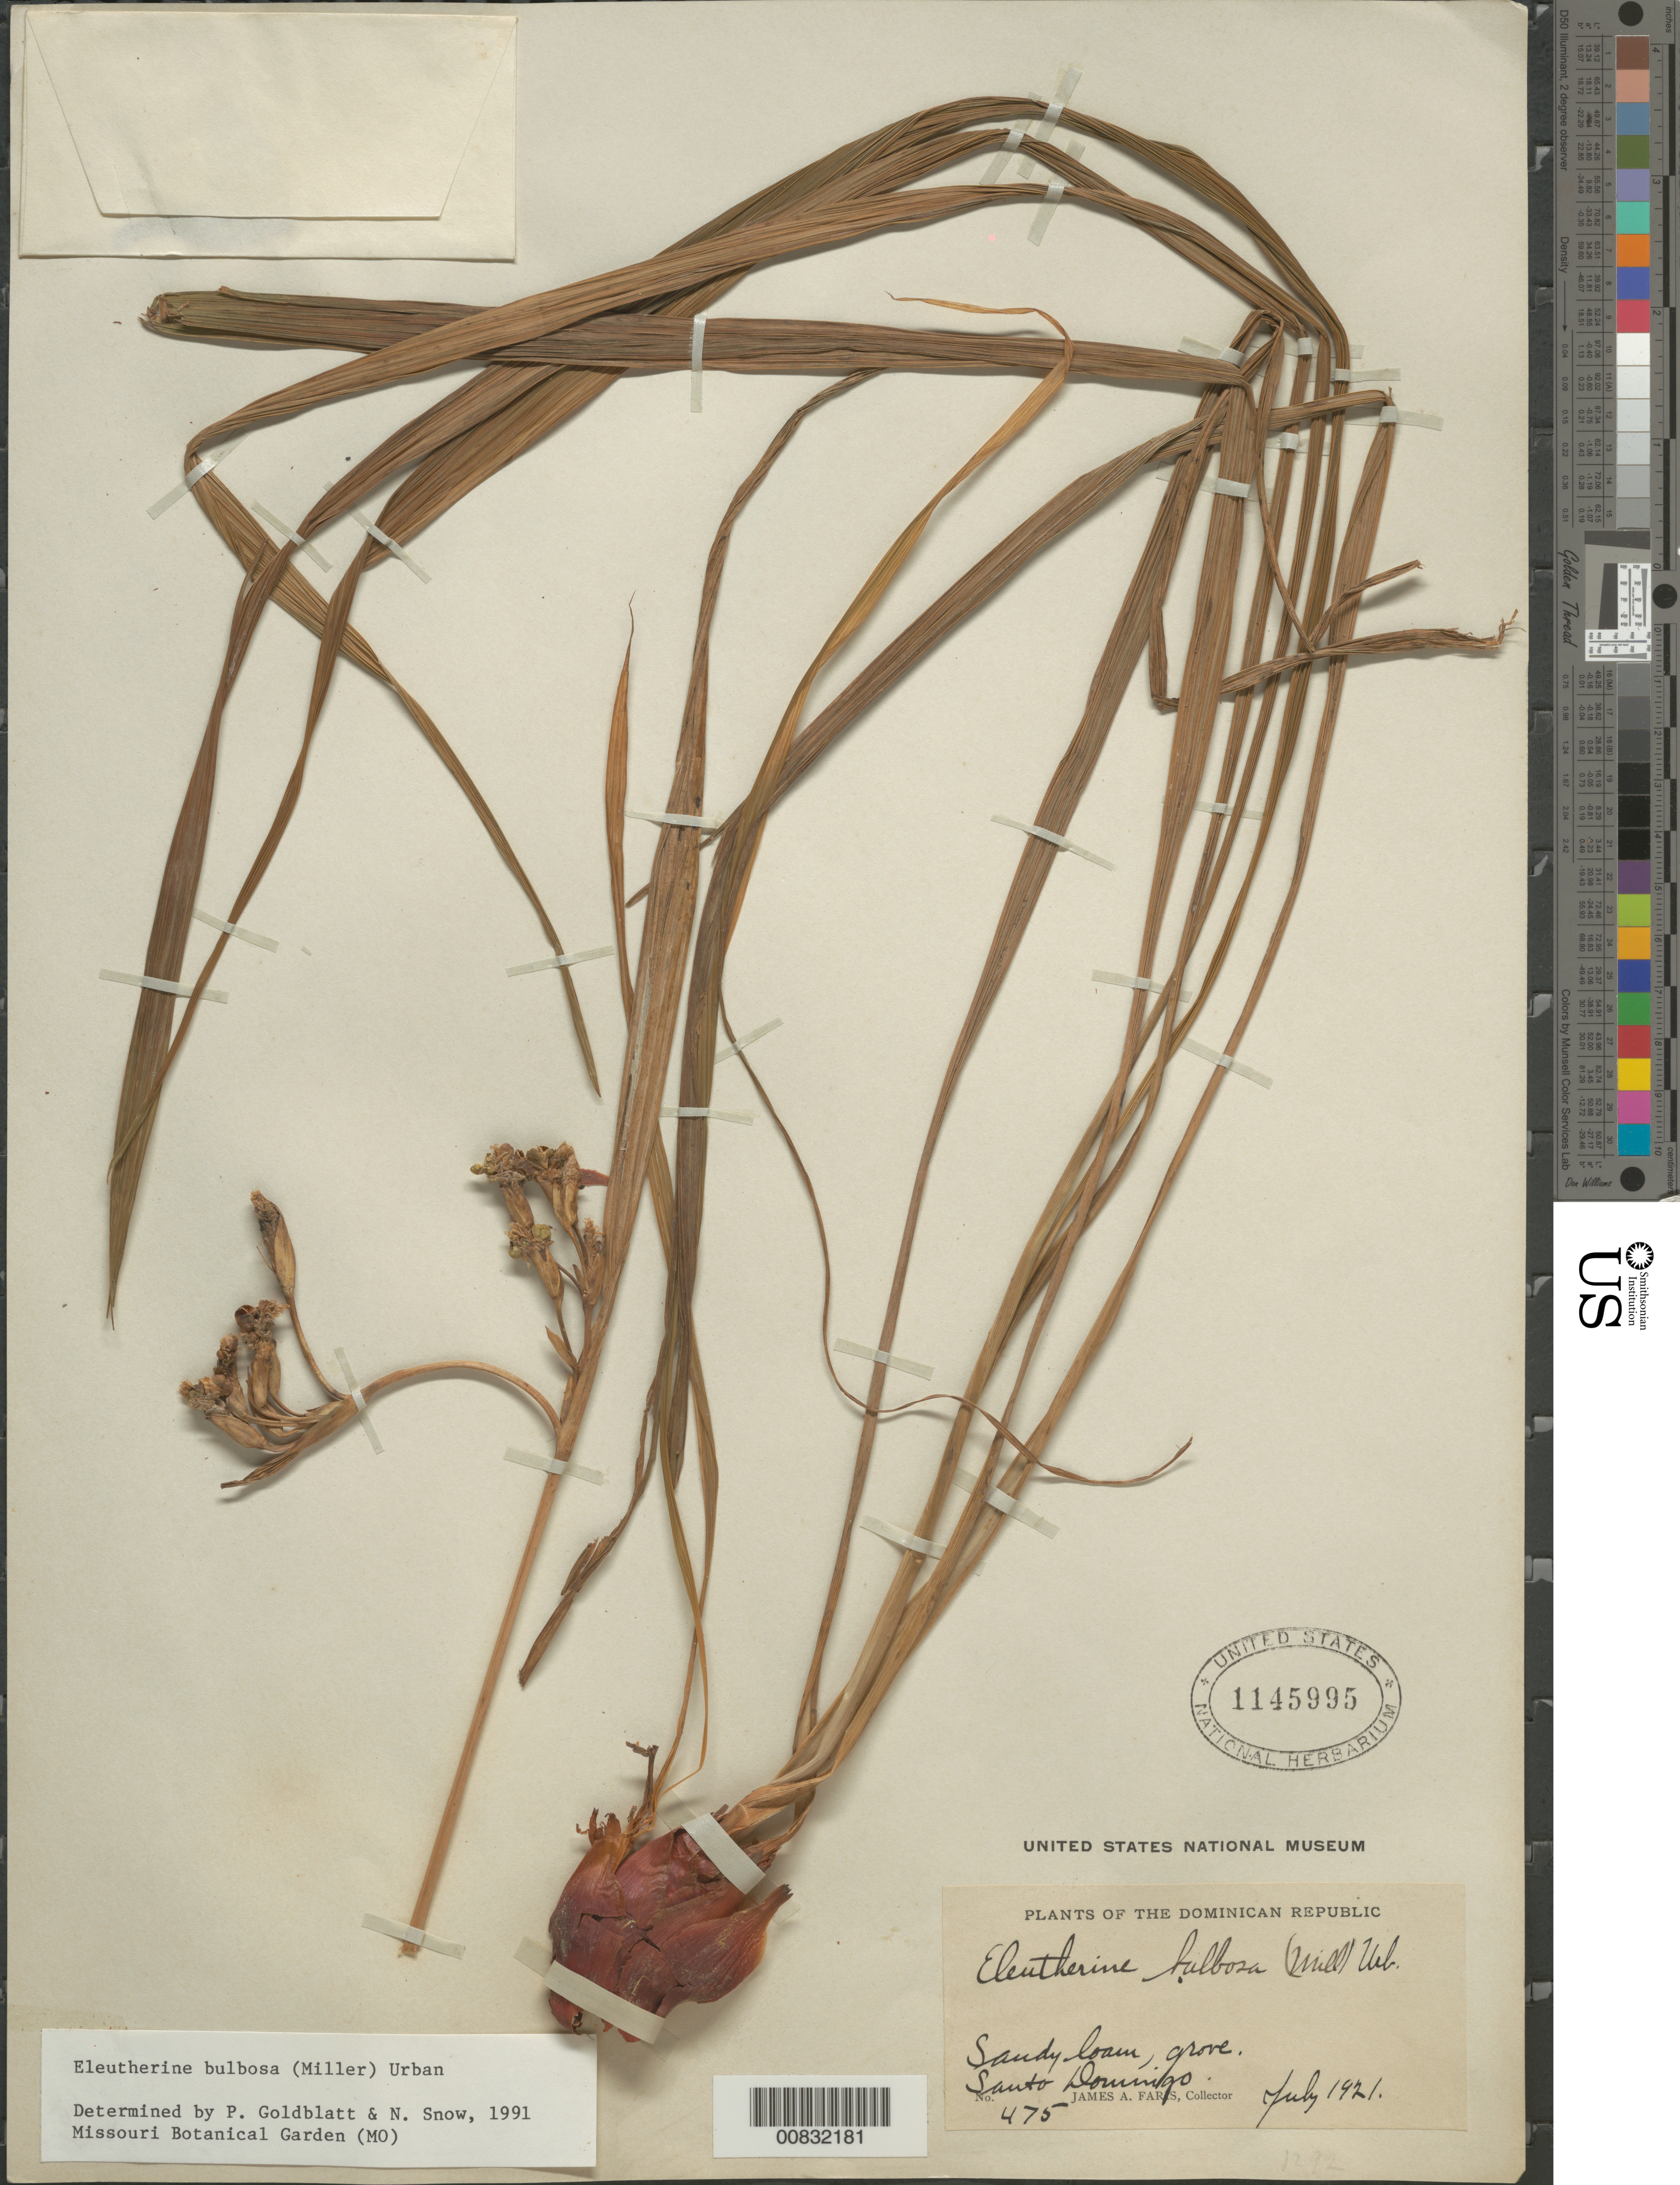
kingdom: Plantae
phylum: Tracheophyta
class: Liliopsida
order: Asparagales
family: Iridaceae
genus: Eleutherine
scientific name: Eleutherine bulbosa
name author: (Mill.) Urb.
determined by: Goldblatt, P.; Snow, N. W.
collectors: J. Faris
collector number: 475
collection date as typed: Jul 1921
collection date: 1921-07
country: Dominican Republic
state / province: San Cristóbal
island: Hispaniola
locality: Santo Domingo.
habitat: Sandy loam, grove.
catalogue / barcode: US 1145995